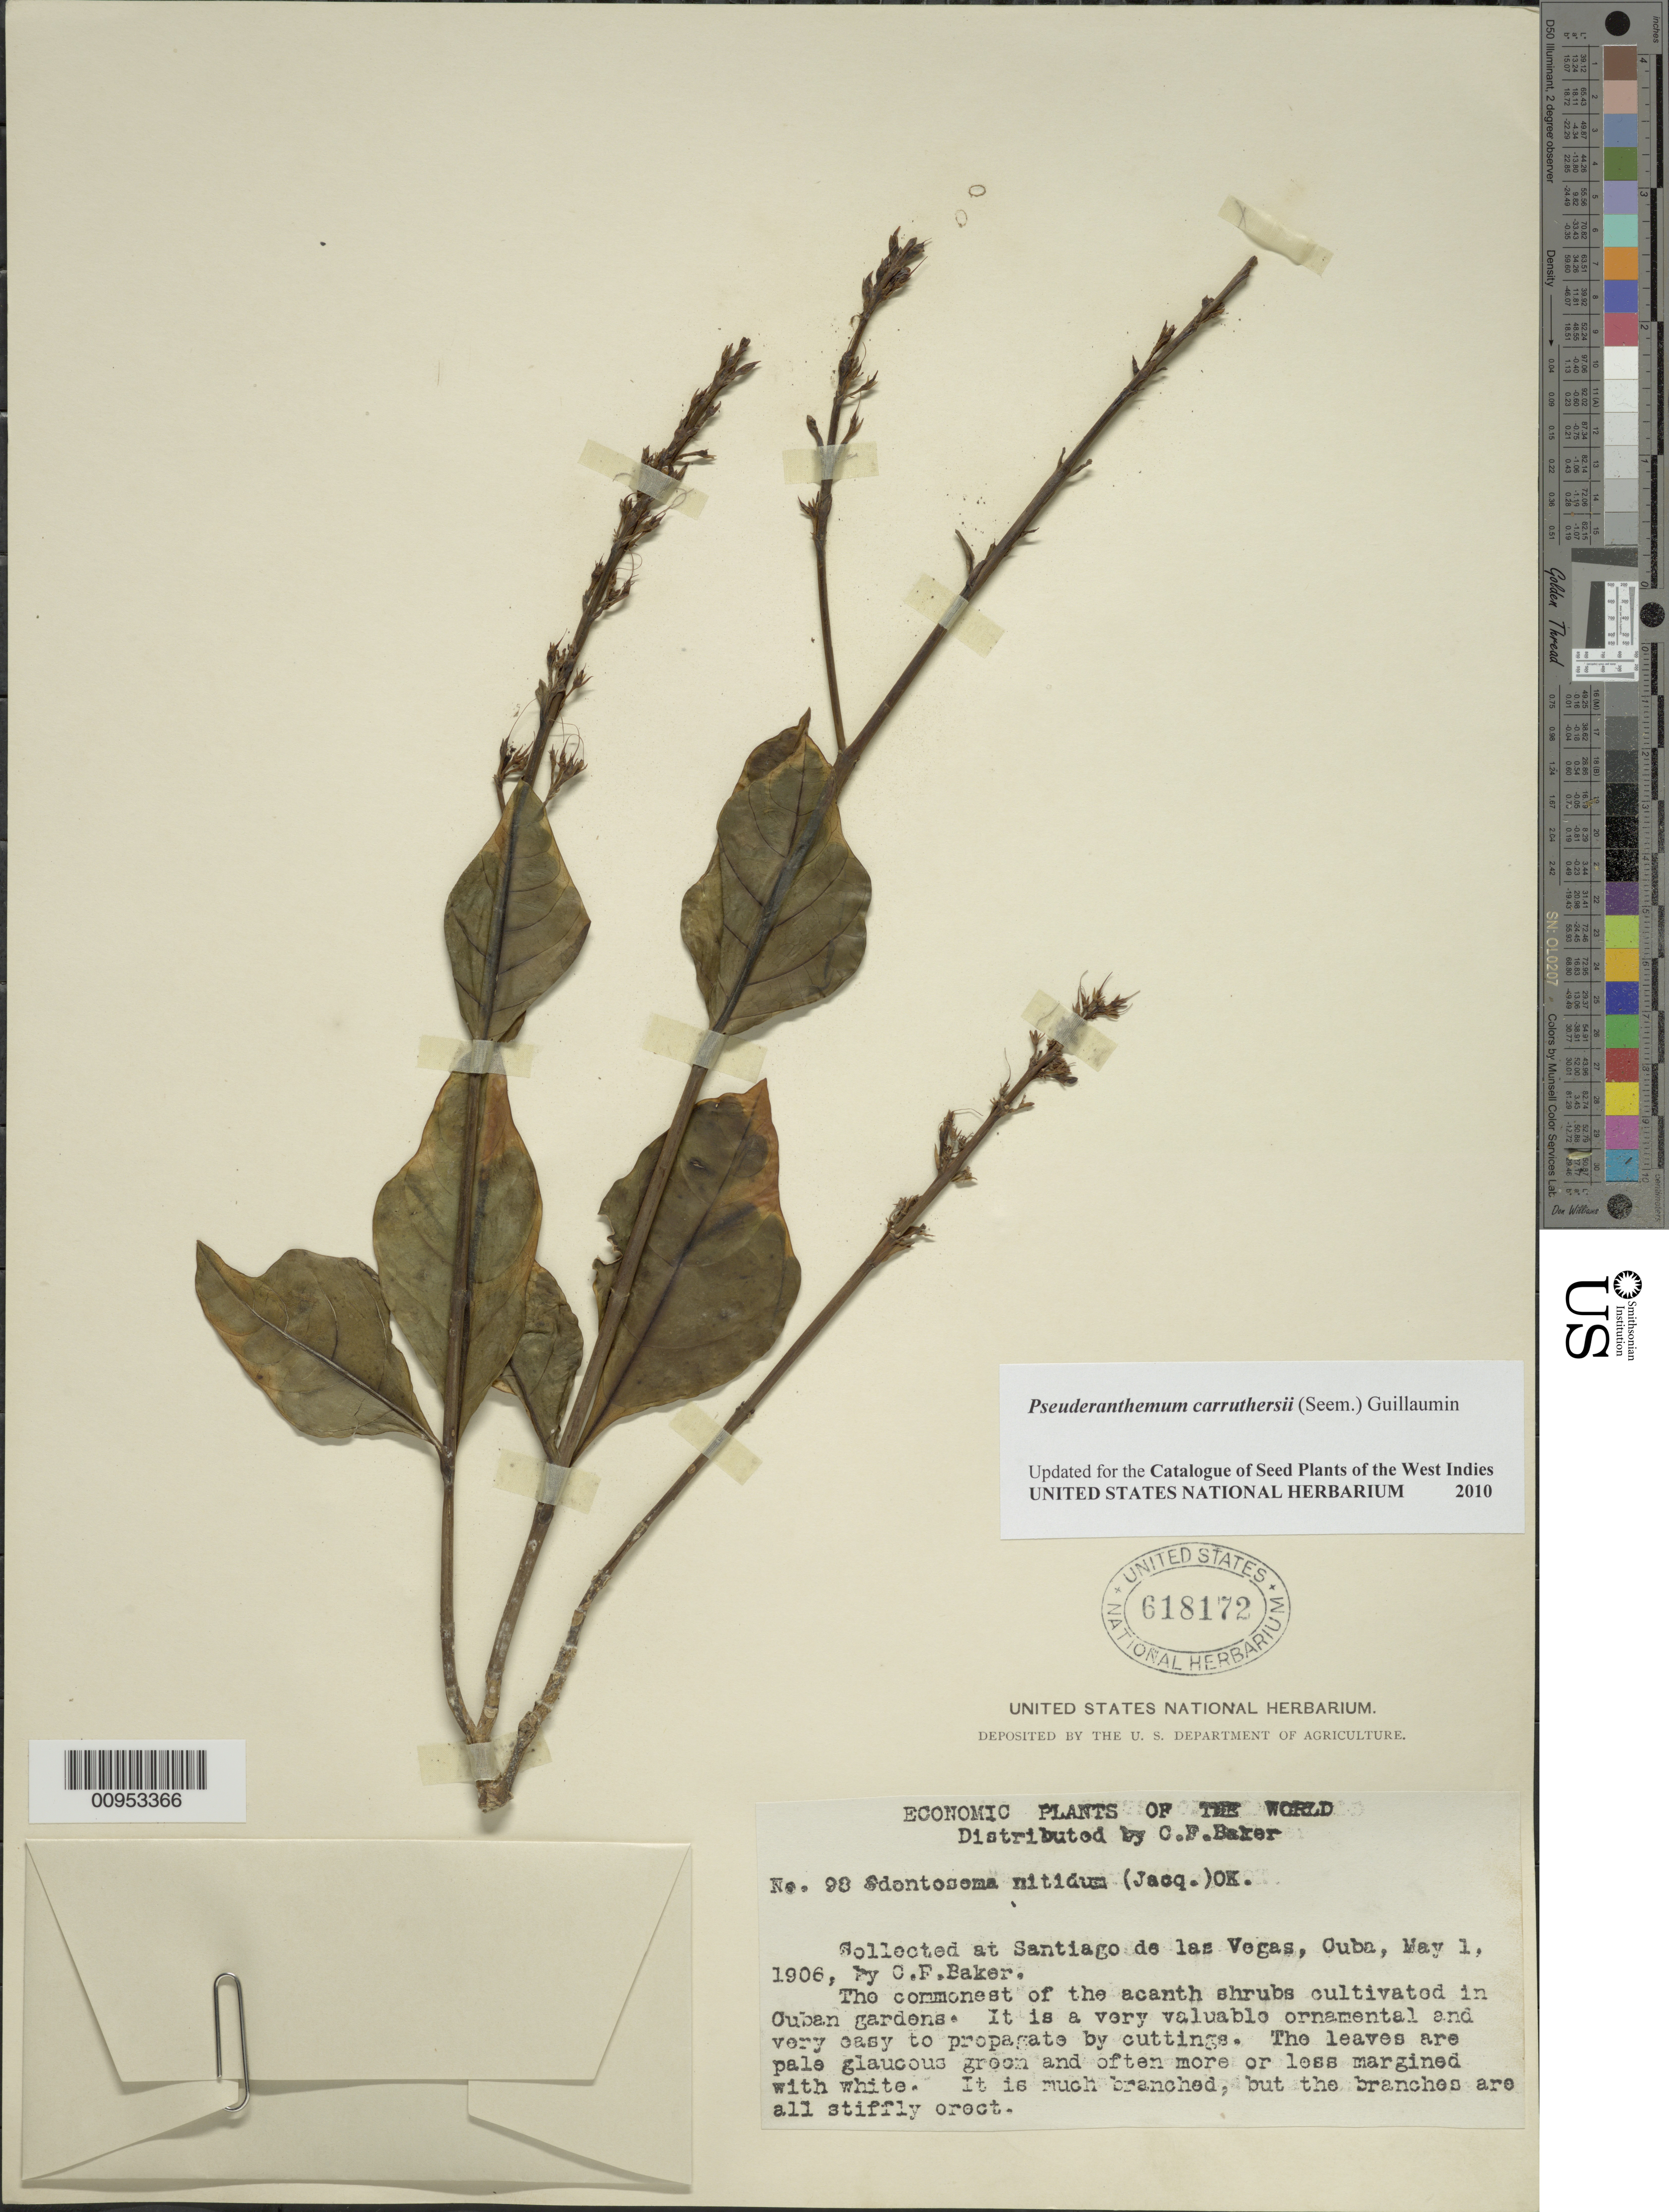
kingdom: Plantae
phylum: Tracheophyta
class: Magnoliopsida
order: Lamiales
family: Acanthaceae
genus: Pseuderanthemum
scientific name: Pseuderanthemum carruthersii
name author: (Seem.) Guillaumin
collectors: C. F. Baker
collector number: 98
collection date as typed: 01 May 1906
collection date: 1906-05-01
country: Cuba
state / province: La Habana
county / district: Municipio Boyeros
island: Cuba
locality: Santiago de las Vegas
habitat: Gardens cultivated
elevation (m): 97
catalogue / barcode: US 618172